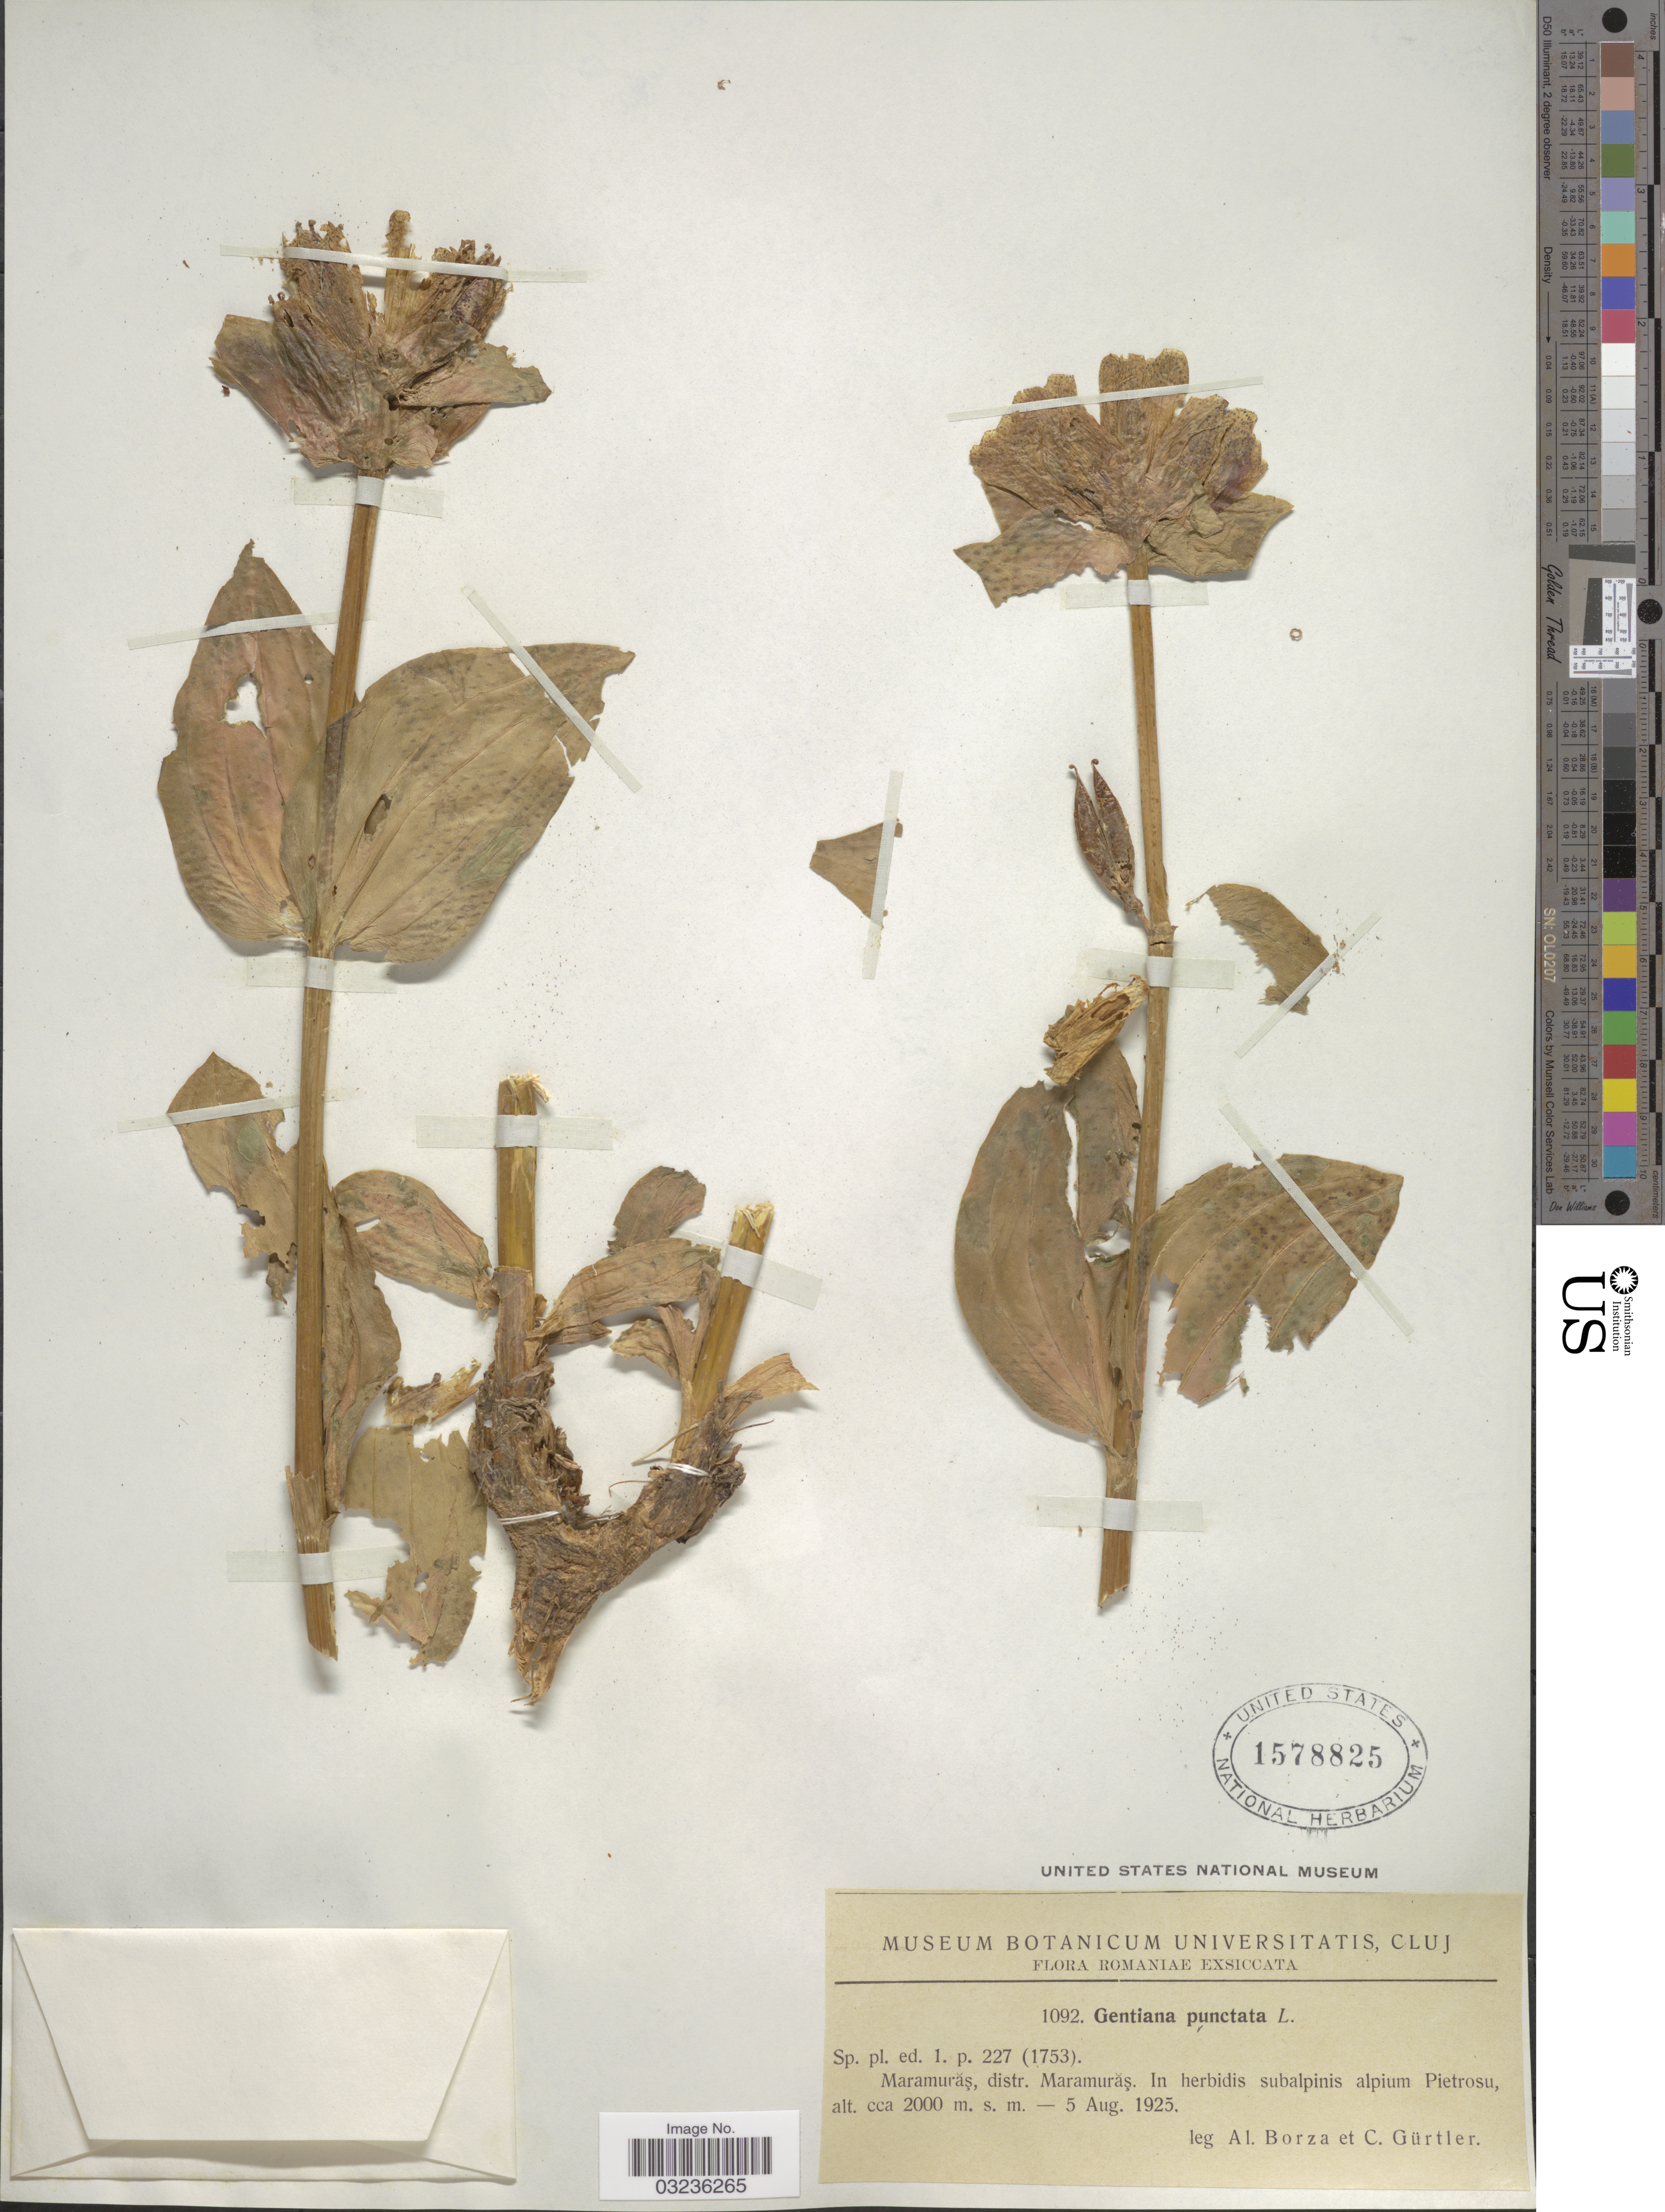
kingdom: Plantae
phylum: Tracheophyta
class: Magnoliopsida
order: Gentianales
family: Gentianaceae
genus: Gentiana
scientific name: Gentiana punctata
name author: L.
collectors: A. Borza & C. Gürtler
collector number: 1092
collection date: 1925-08-05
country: Romania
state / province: Maramures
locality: Maramuras, distr. Maramuras, In herbidis subalpinis alpium Pietrosu.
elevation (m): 2000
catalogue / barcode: US 1578825